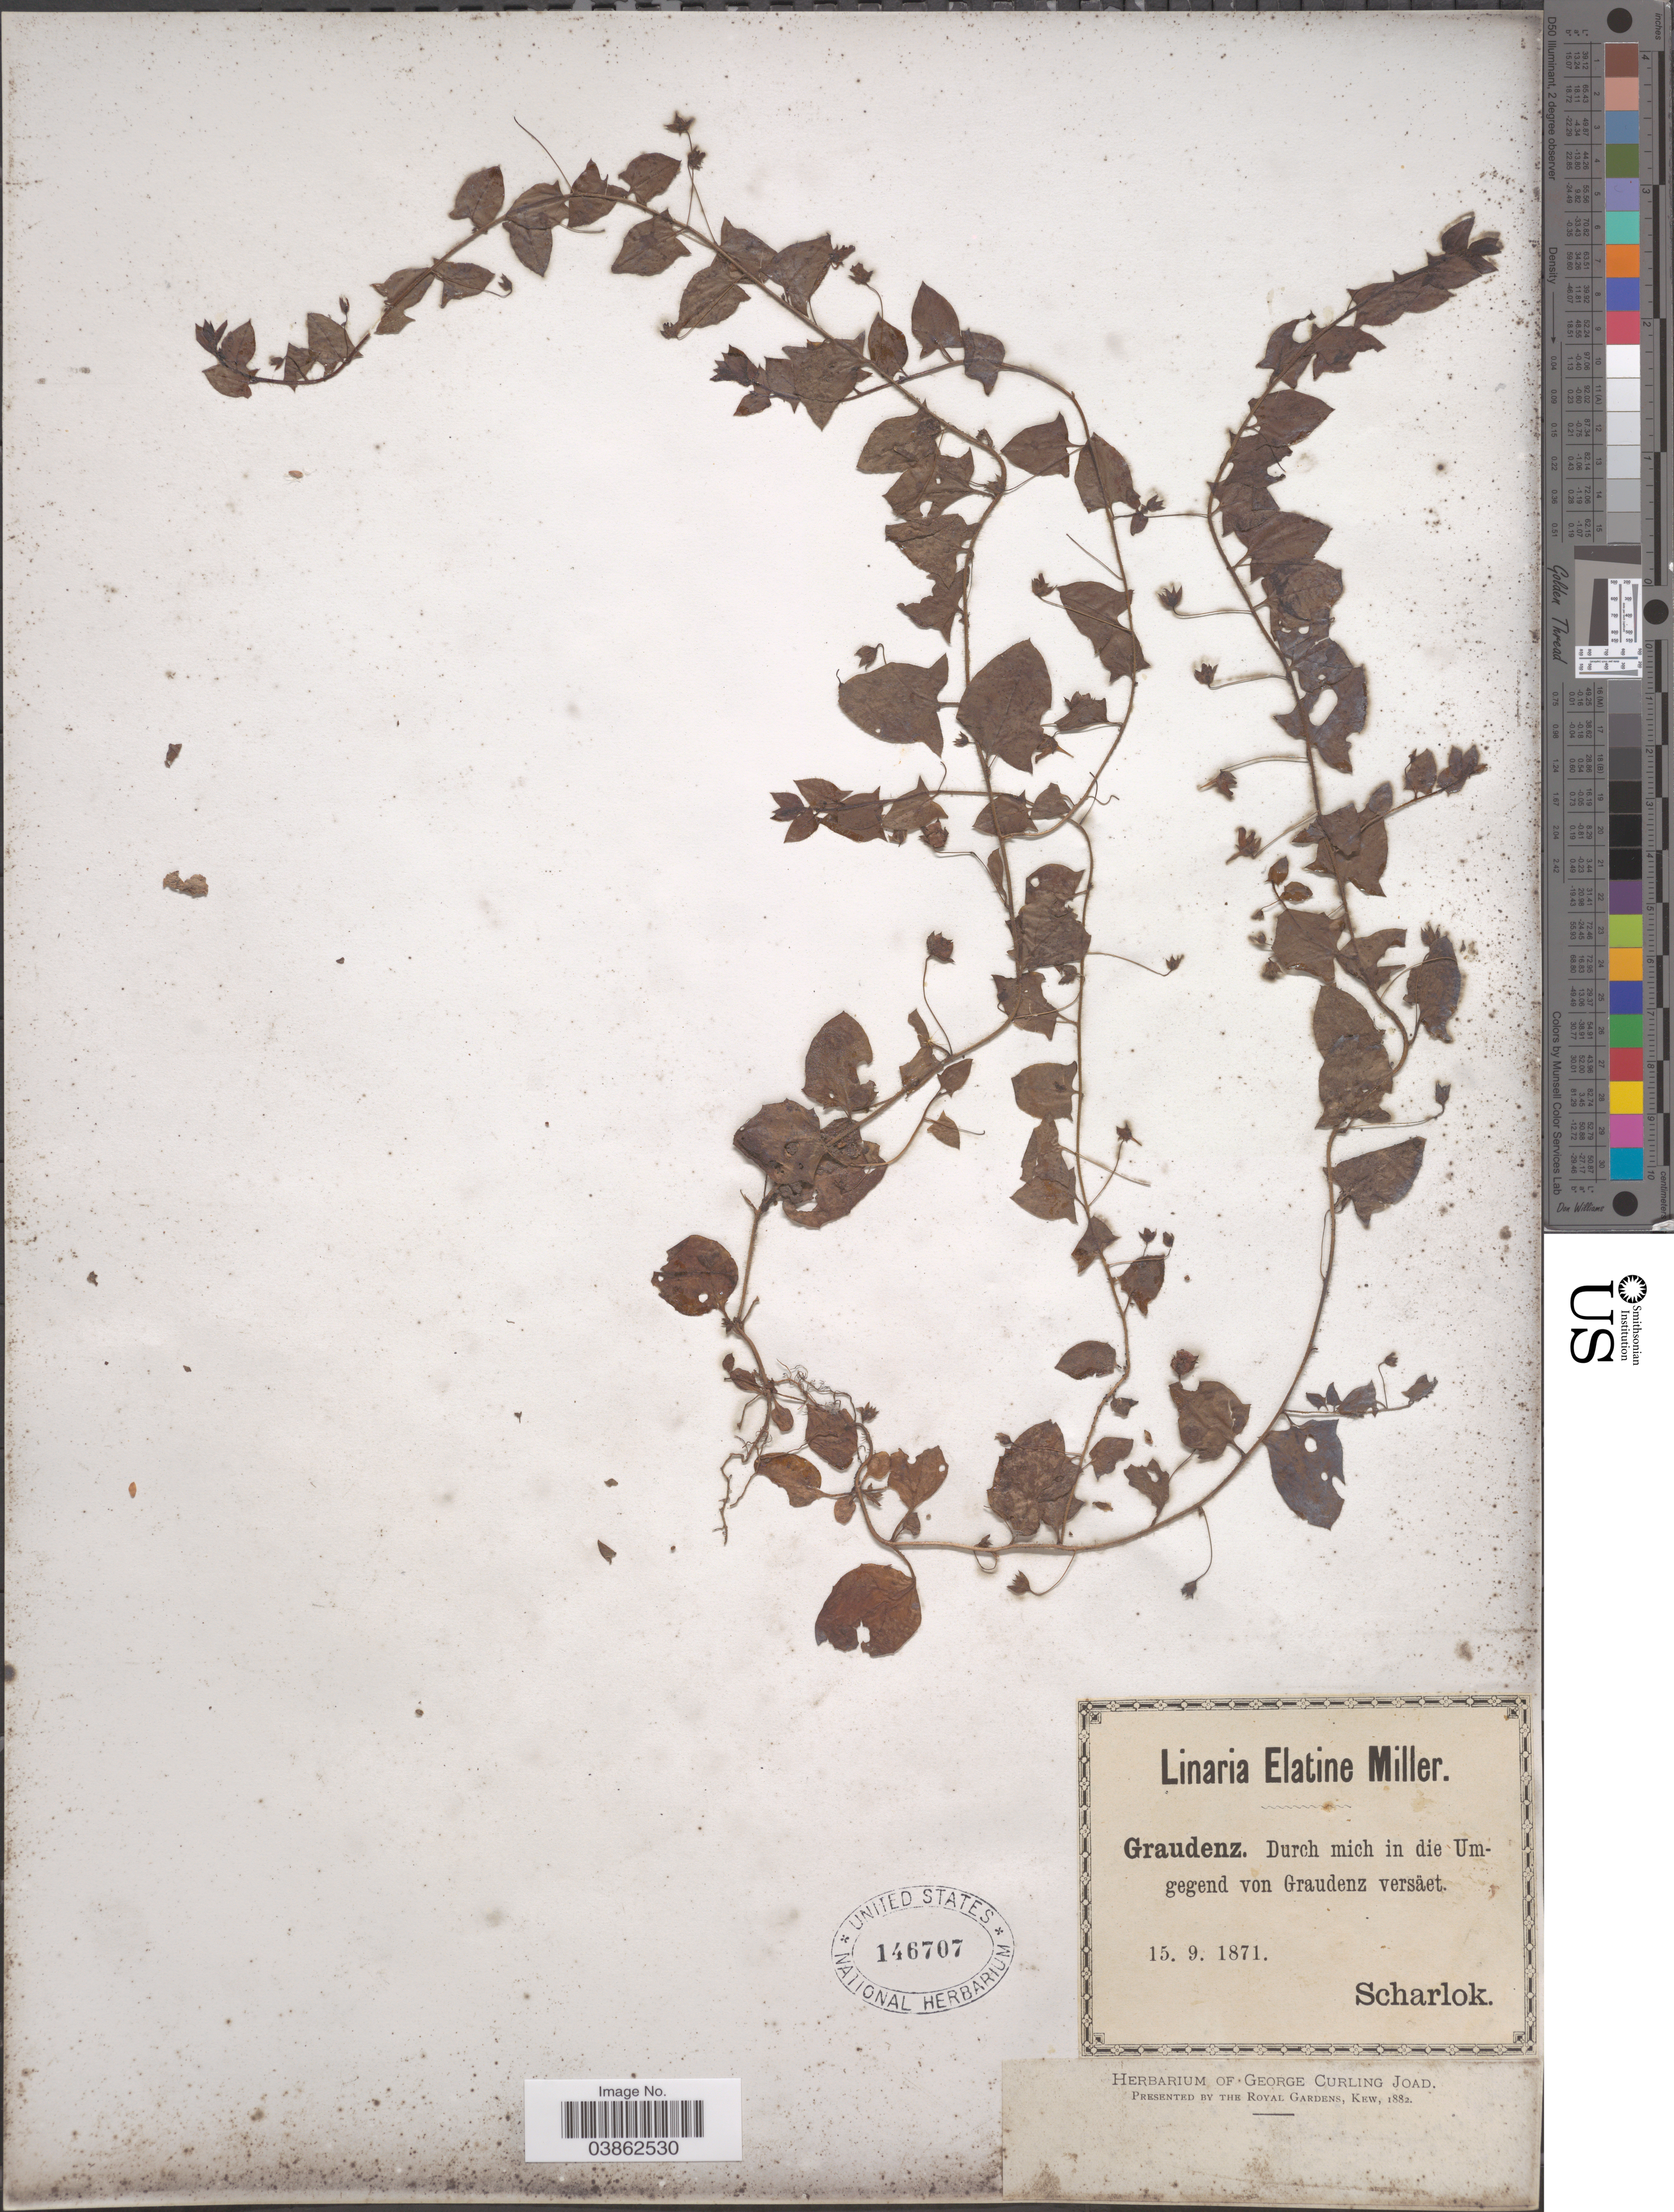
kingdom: Plantae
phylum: Tracheophyta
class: Magnoliopsida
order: Lamiales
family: Plantaginaceae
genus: Elatinoides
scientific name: Elatinoides elatine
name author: (L.) Wettst.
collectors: Scharlok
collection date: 1871-09-15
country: Poland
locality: Graudenz. Durch mich in die Umgegend von Graudenz versäet.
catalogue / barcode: US 146707